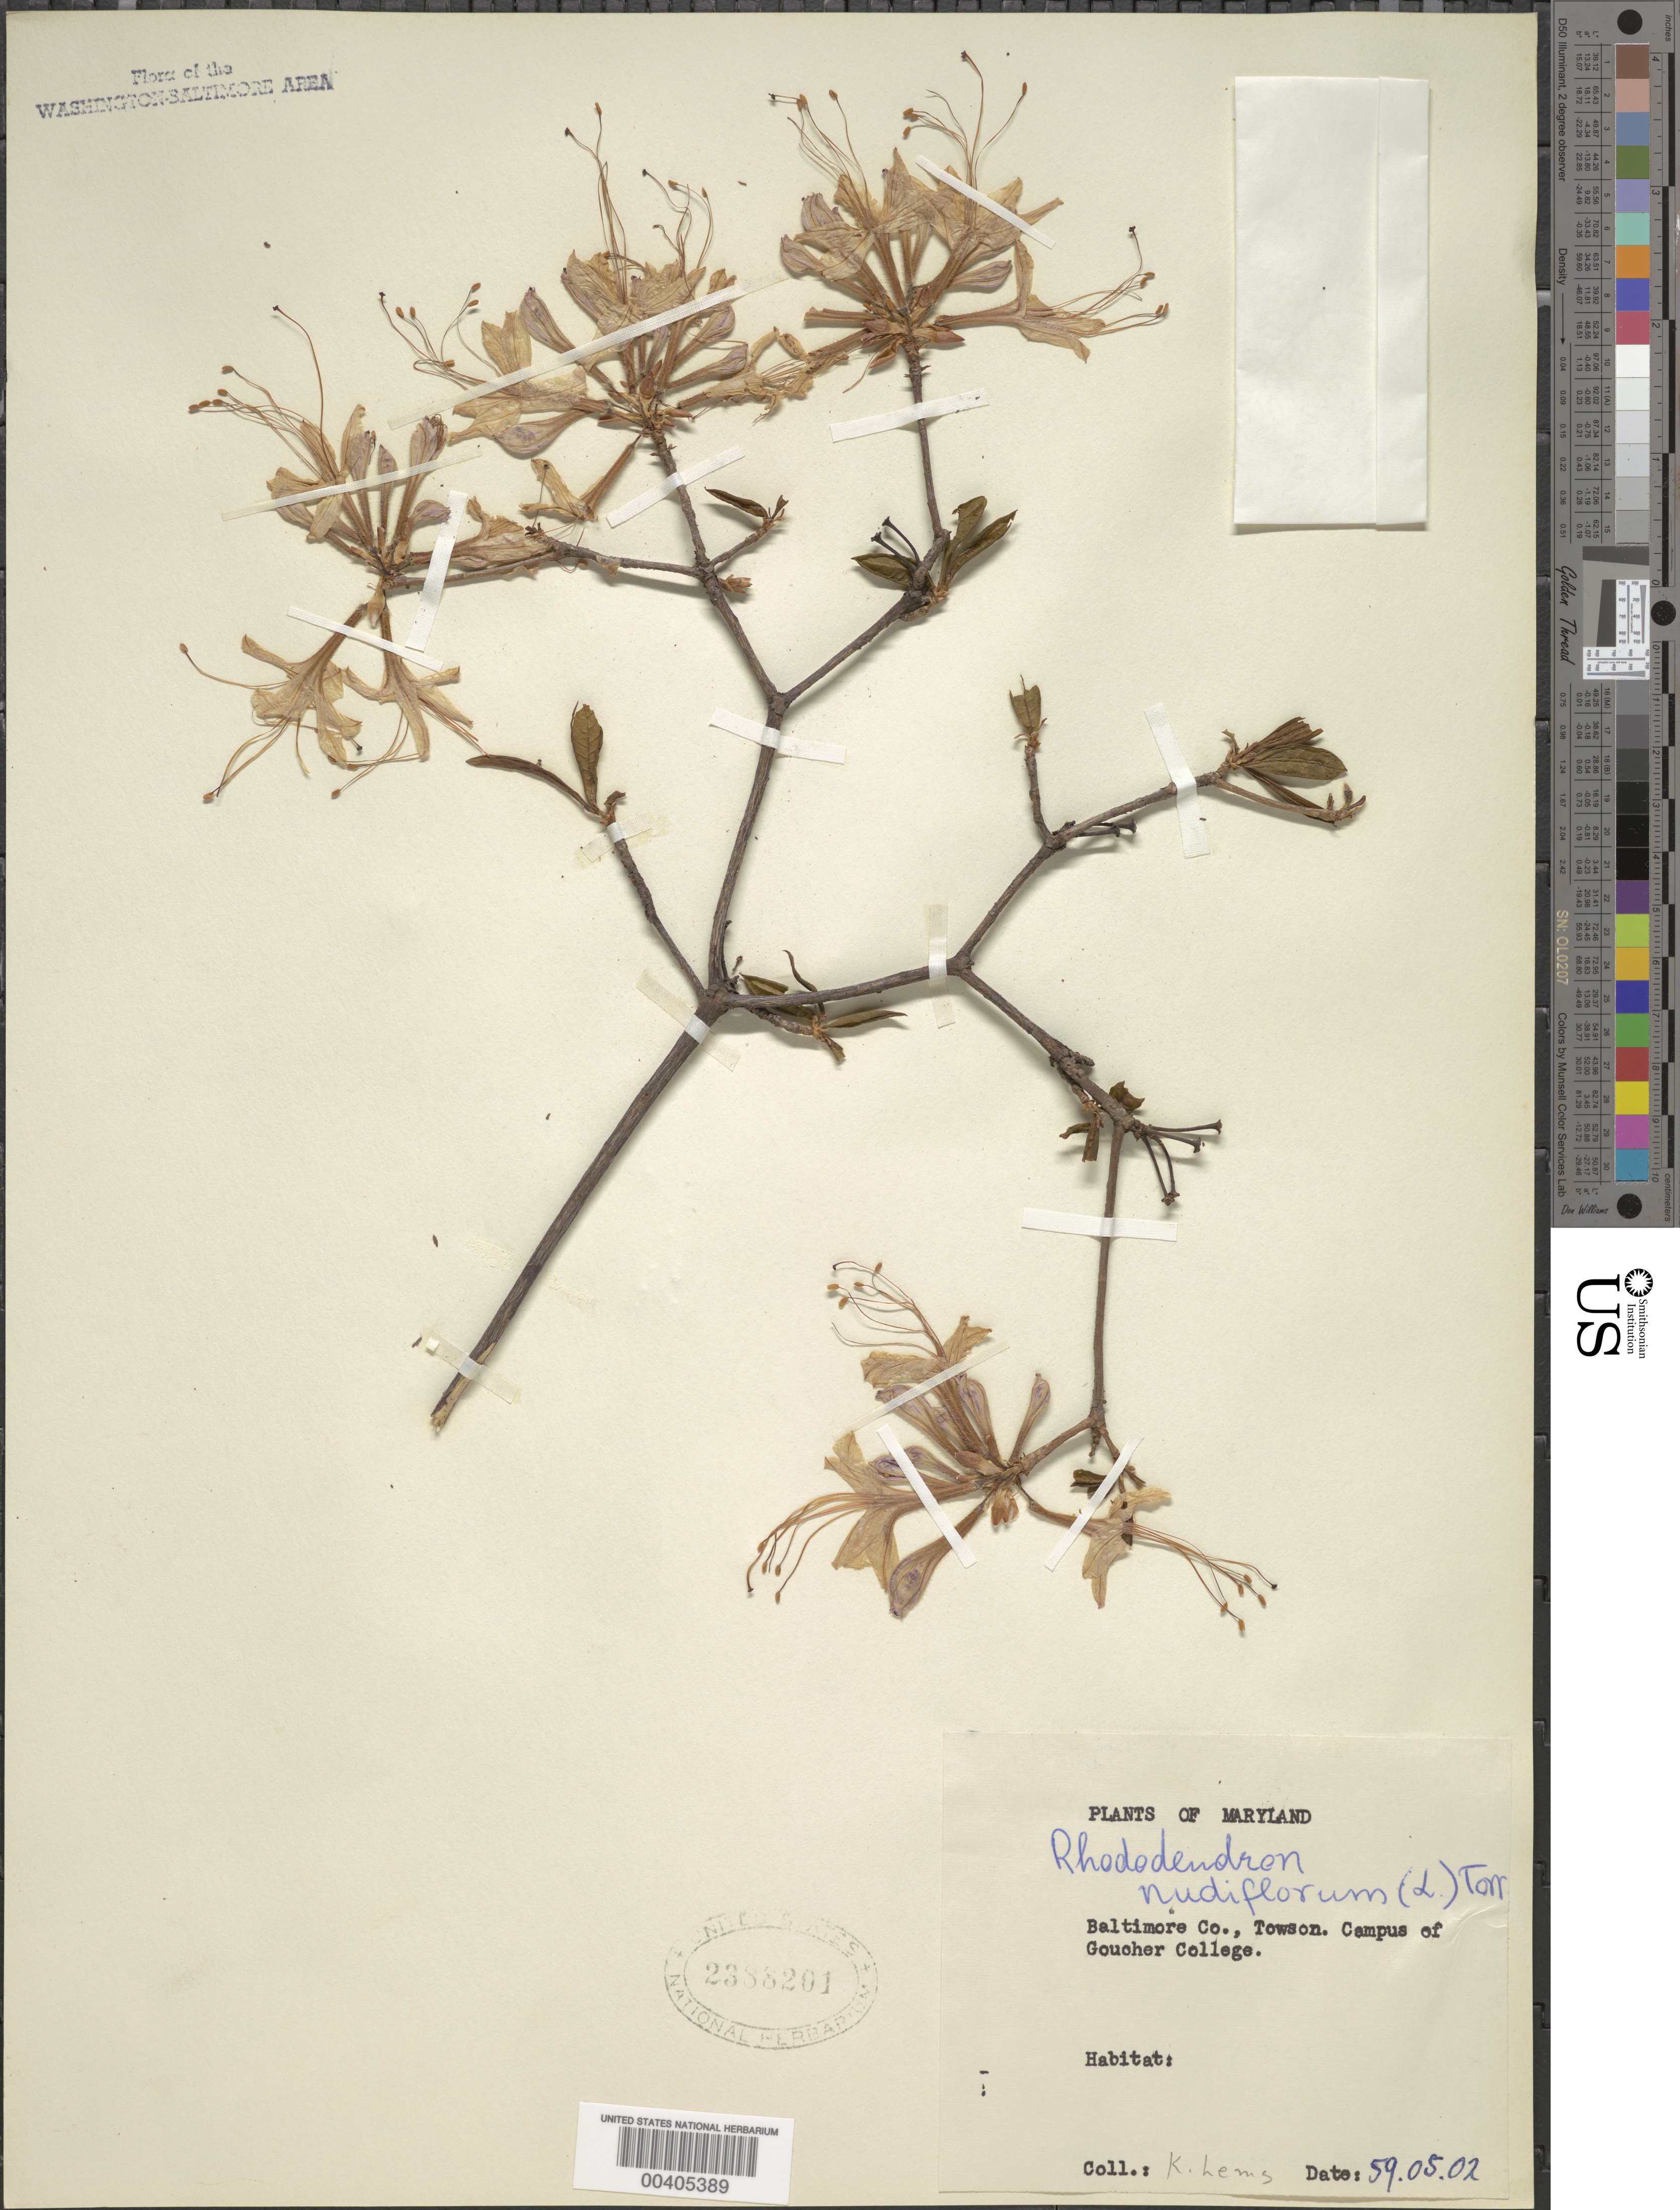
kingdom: Plantae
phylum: Tracheophyta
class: Magnoliopsida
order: Ericales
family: Ericaceae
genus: Rhododendron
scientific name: Rhododendron periclymenoides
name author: (Michx.) Shinners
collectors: C. L. Pollard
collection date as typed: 11 Aug 1895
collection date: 1895-08-11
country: United States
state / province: Maryland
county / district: Montgomery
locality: Woodside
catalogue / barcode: US 311201